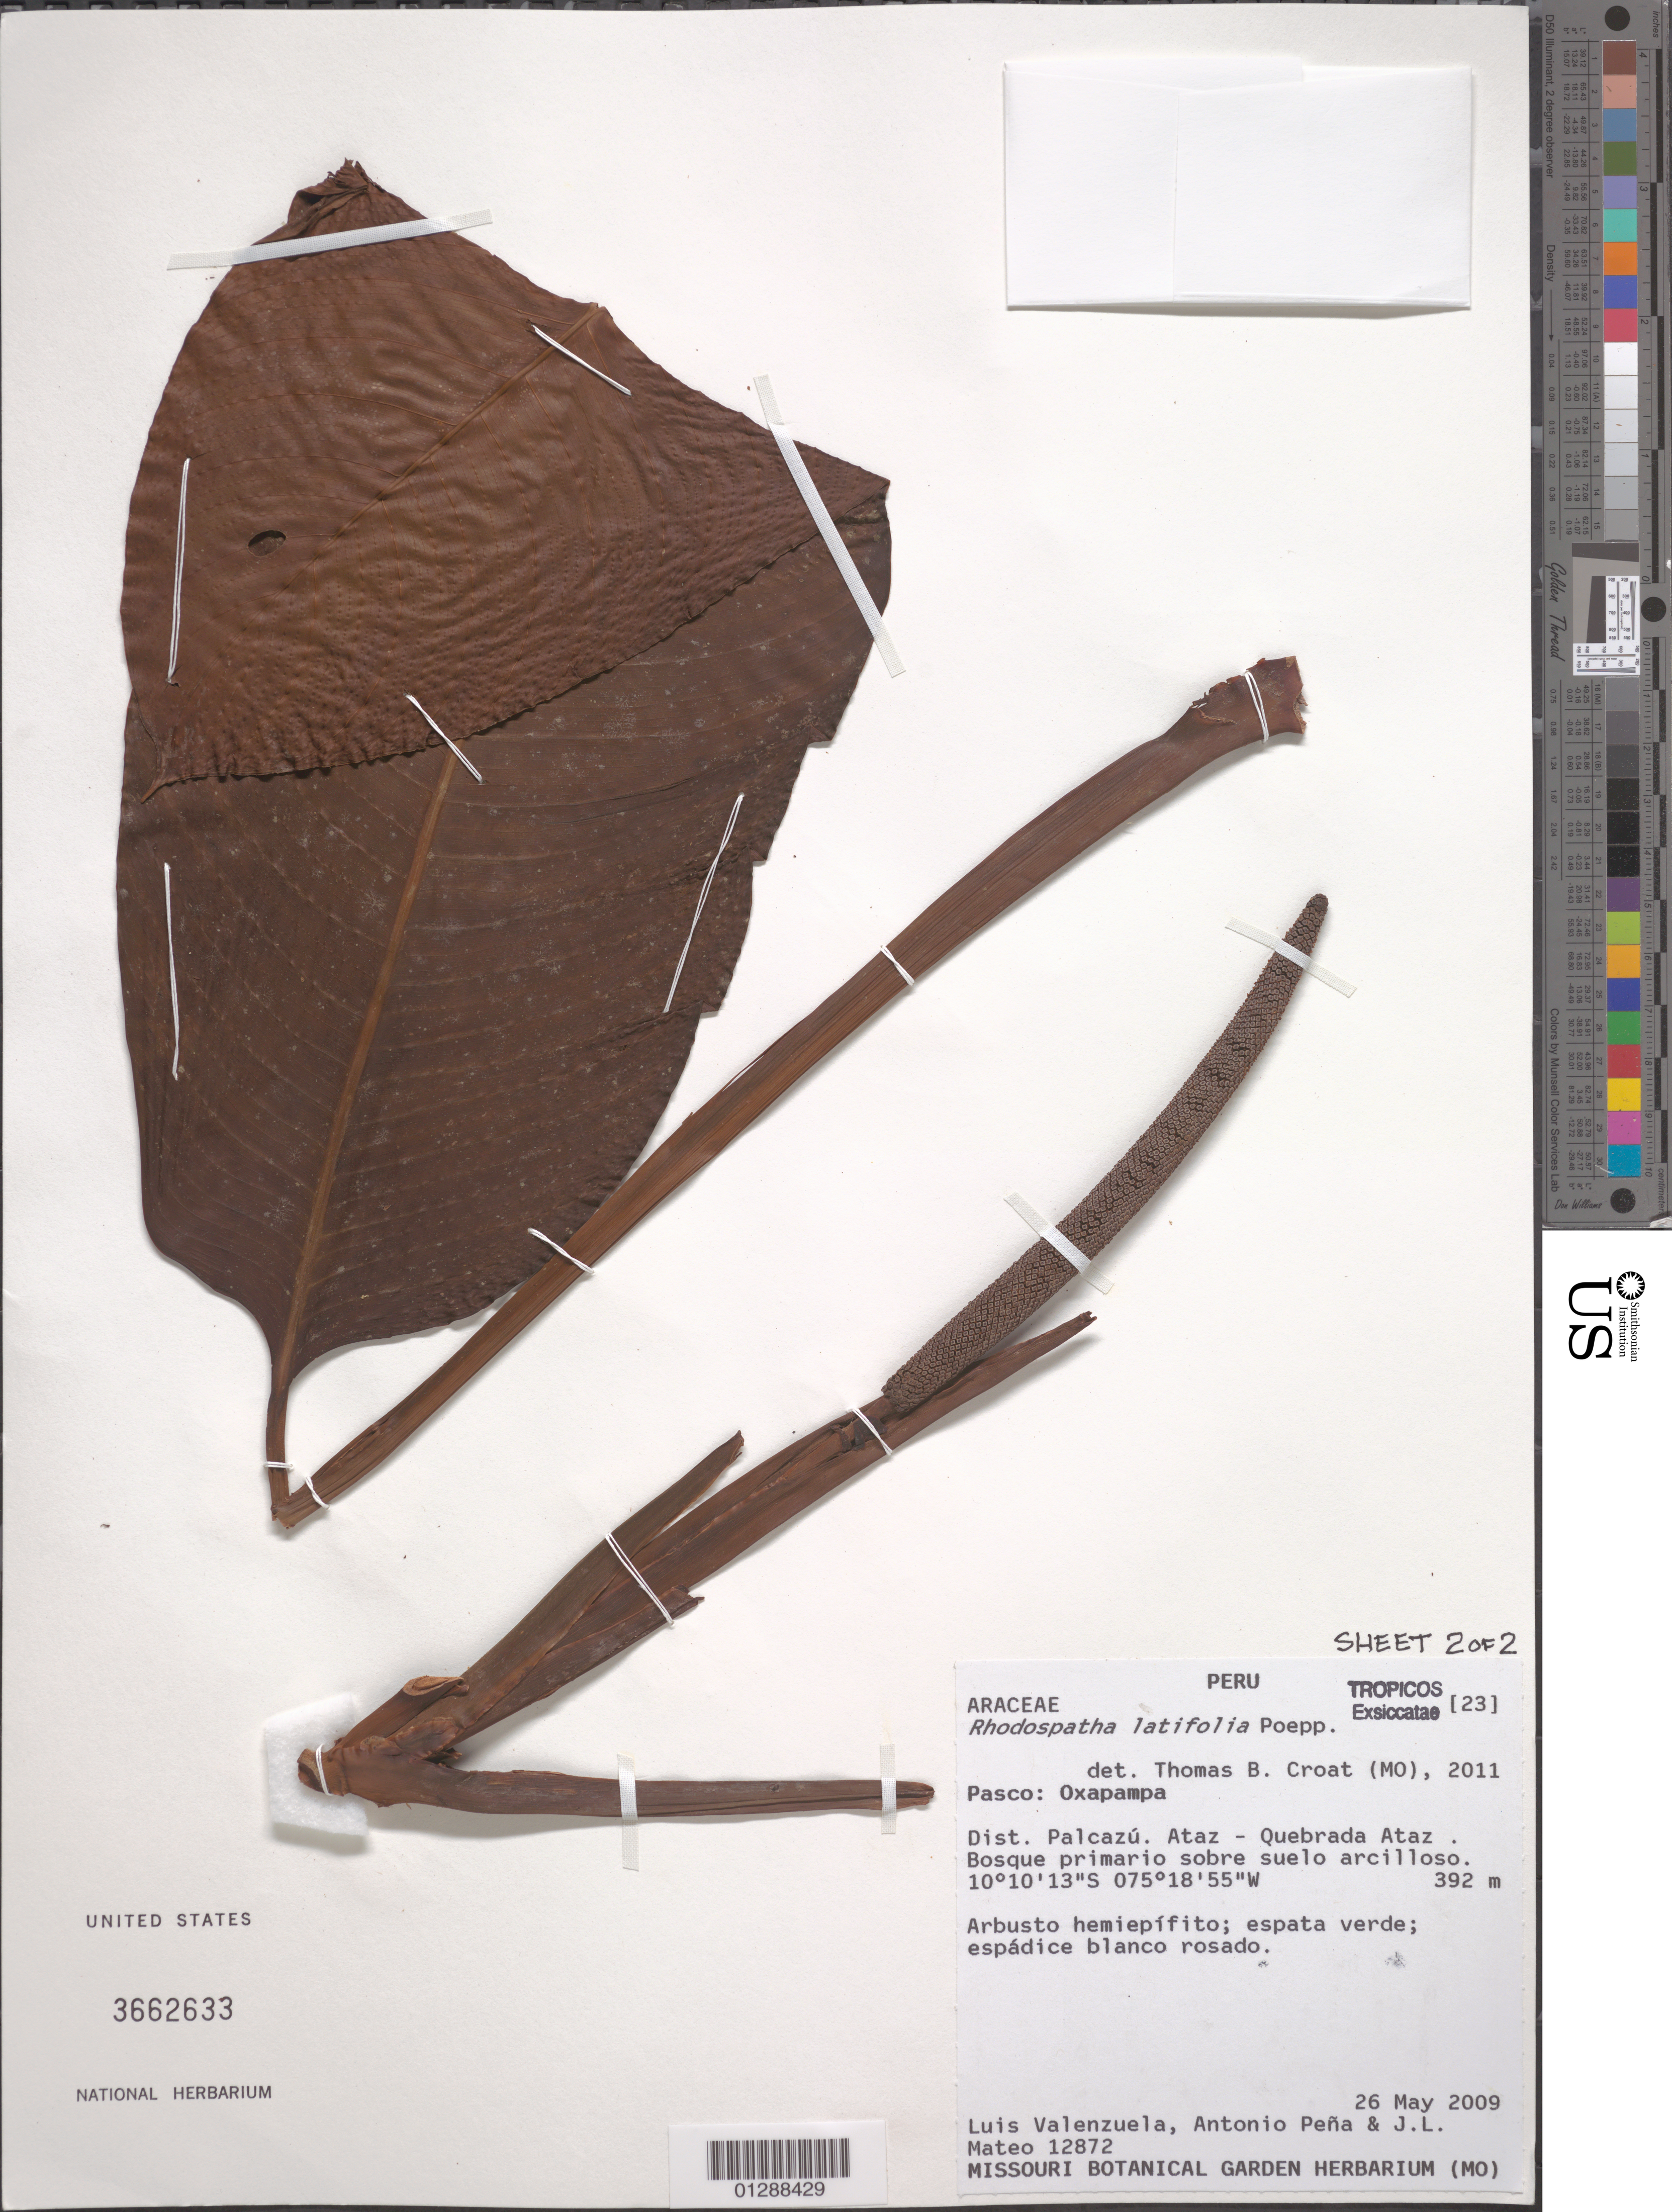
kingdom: Plantae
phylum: Tracheophyta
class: Liliopsida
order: Alismatales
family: Araceae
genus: Rhodospatha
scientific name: Rhodospatha latifolia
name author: Poepp. & Endl.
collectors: L. Valenzuela, A. Peña & J. Mateo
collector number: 12872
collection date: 2009-05-26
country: Peru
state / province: Pasco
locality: Oxapampa. Dist. Palcazú. Ataz- Quebrada Ataz.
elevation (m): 392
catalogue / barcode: US 3662633